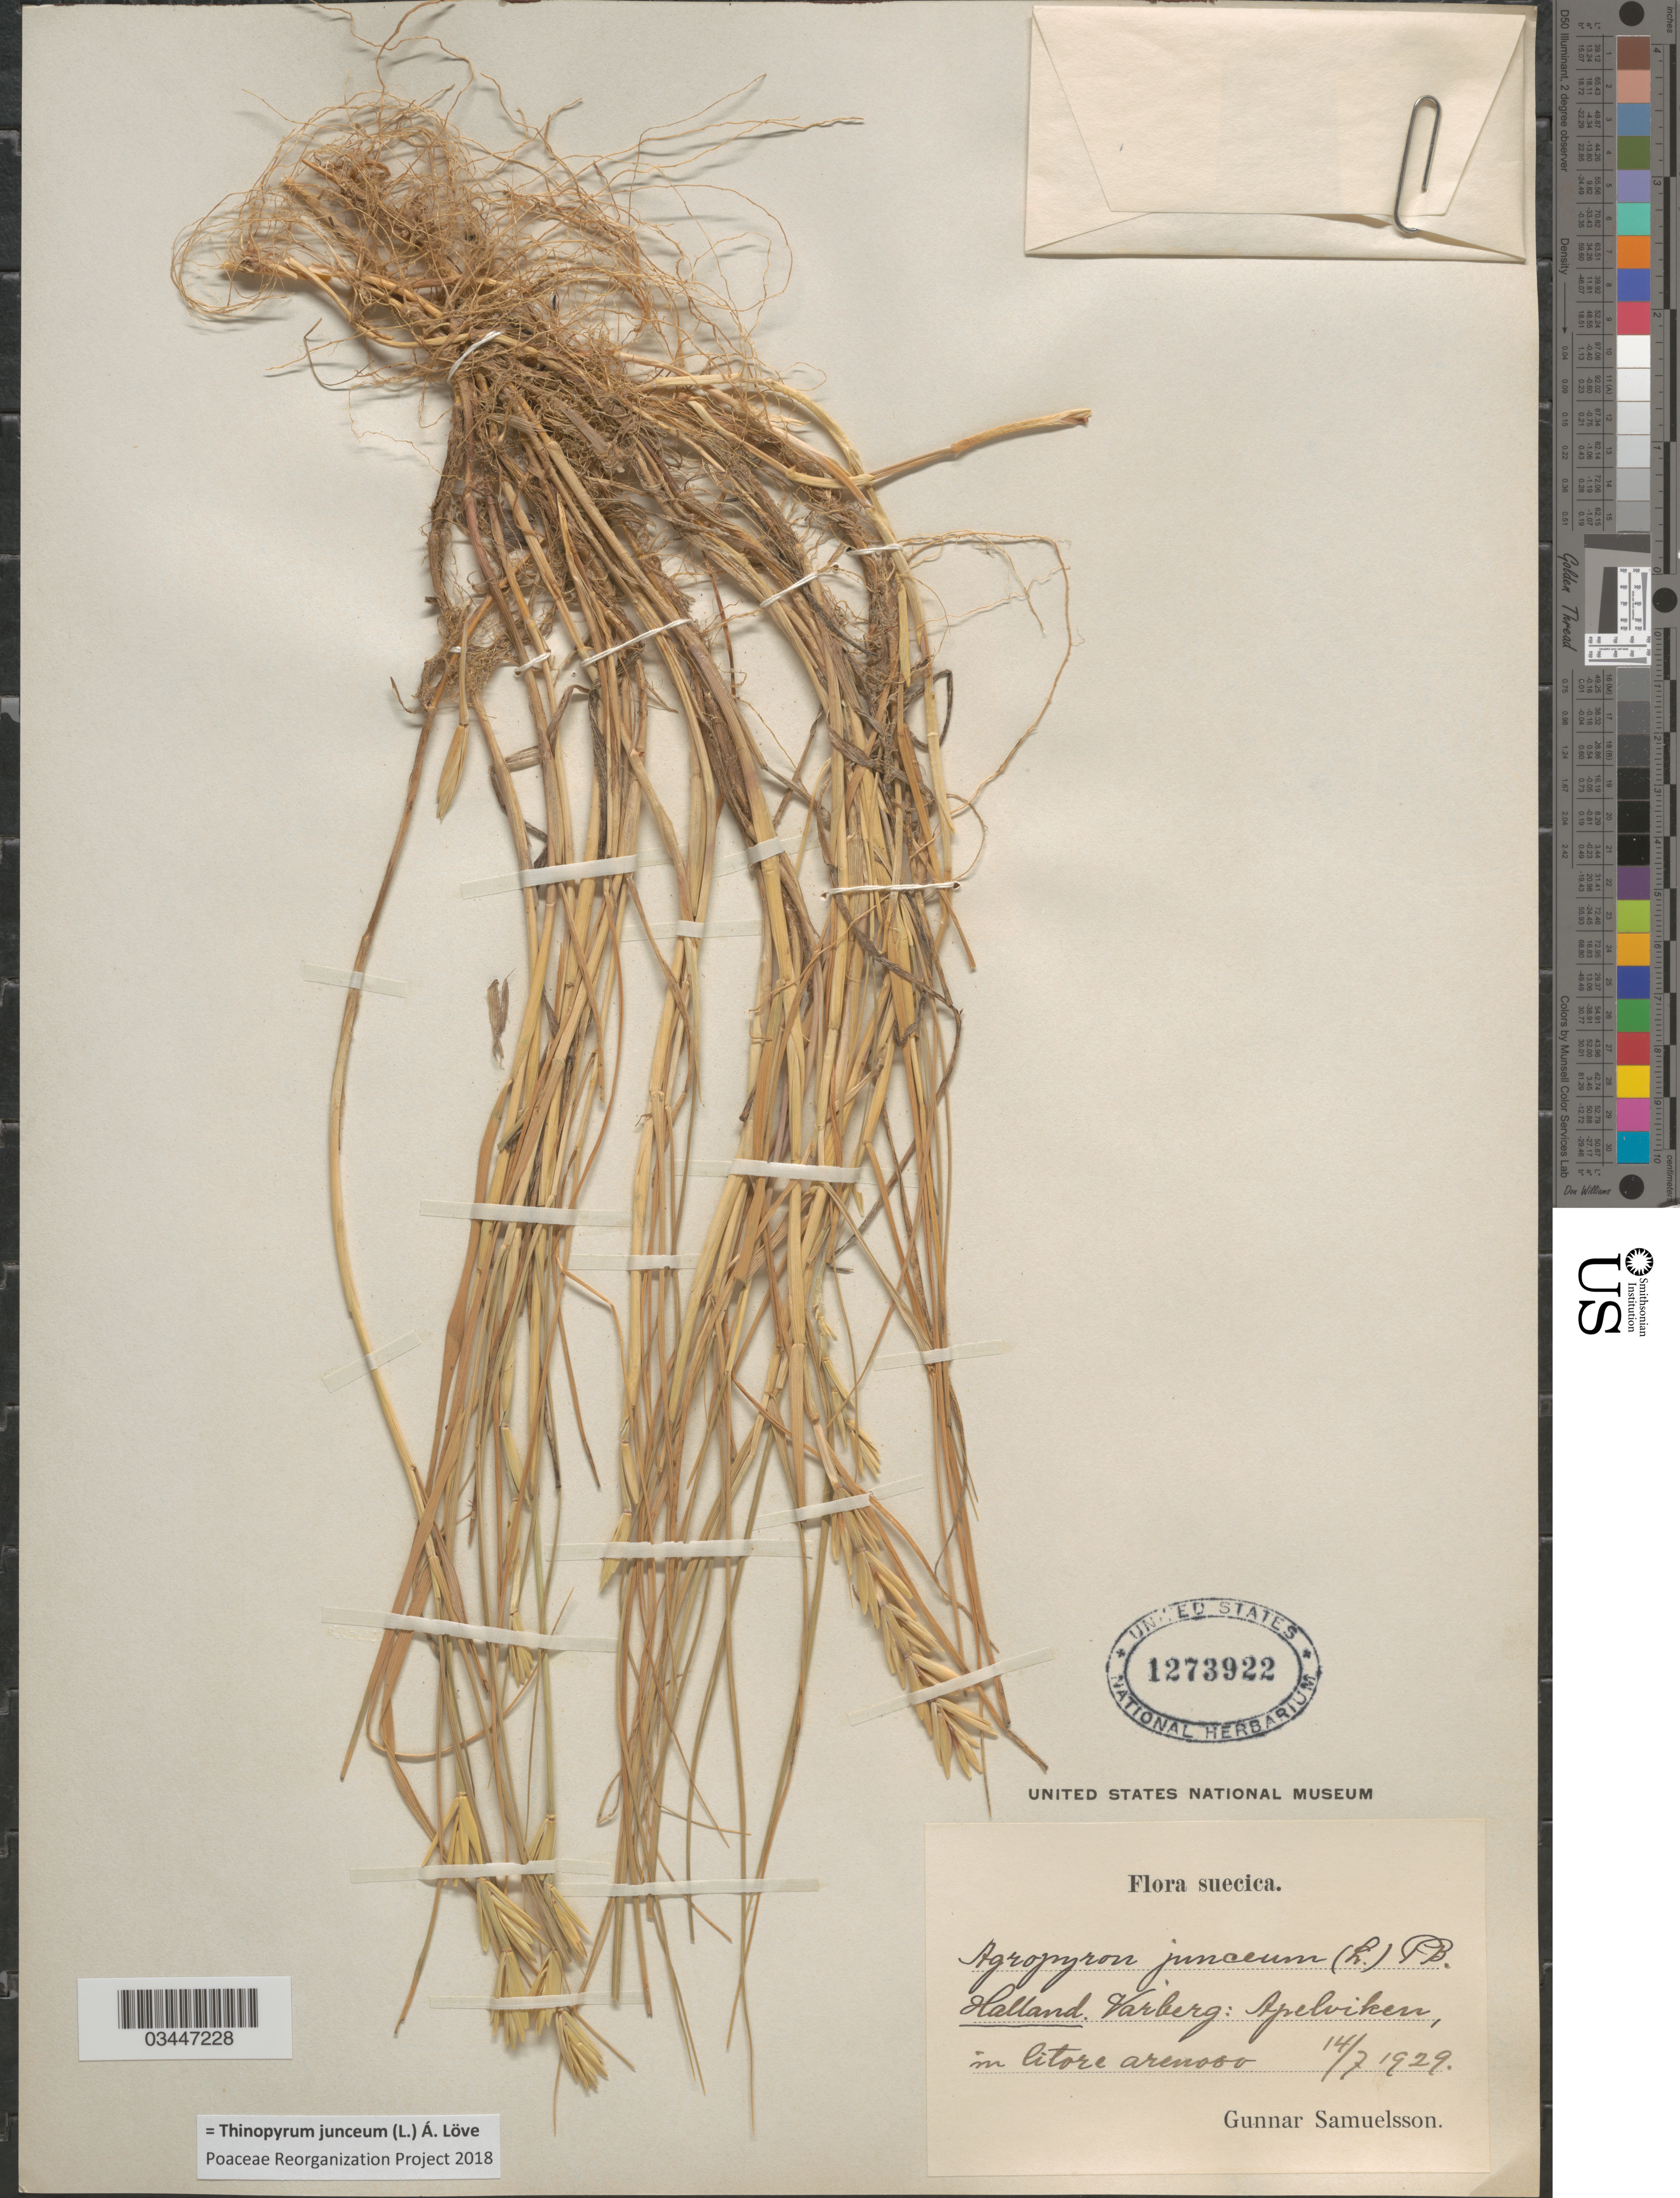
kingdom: Plantae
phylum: Tracheophyta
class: Liliopsida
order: Poales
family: Poaceae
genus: Thinopyrum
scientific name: Thinopyrum junceum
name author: (L.) Á. Löve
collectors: G. Samuelsson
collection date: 1929-07-14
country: Sweden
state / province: Halland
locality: Suecica. Halland. Varberg: Apelviken, in litore arenoso.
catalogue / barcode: US 1273922